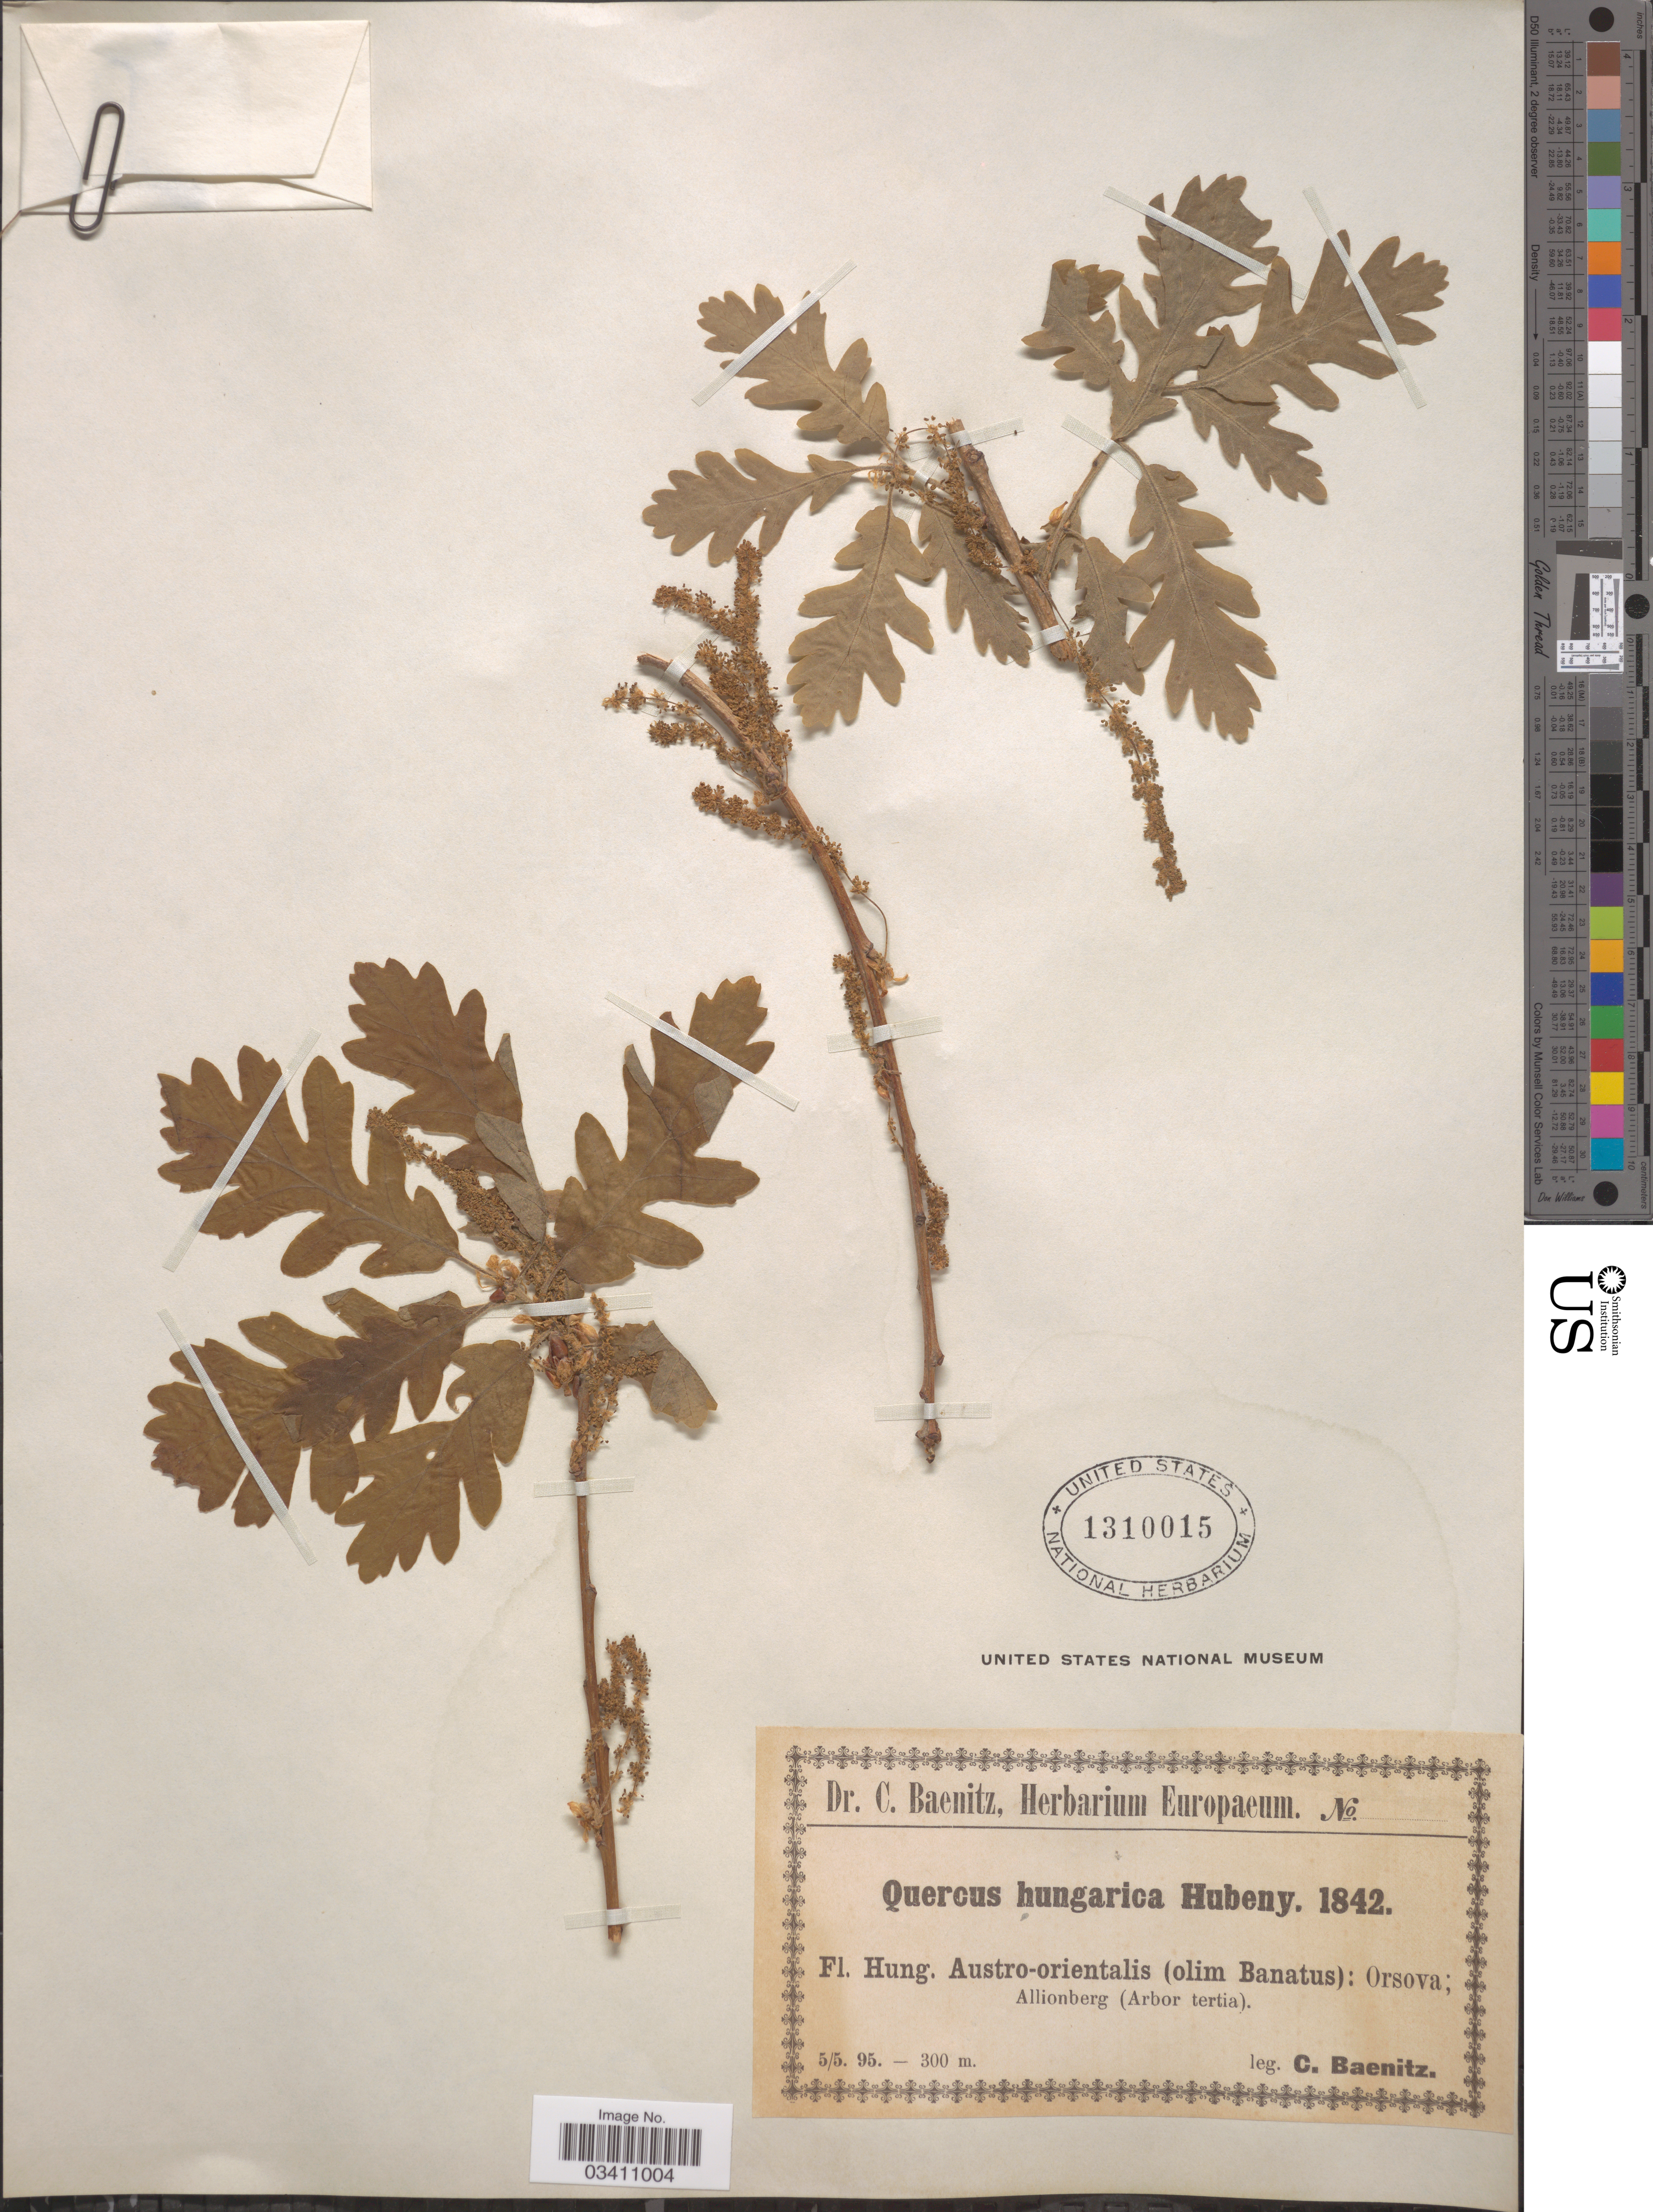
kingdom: Plantae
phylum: Tracheophyta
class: Magnoliopsida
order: Fagales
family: Fagaceae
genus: Quercus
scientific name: Quercus hungarica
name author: Hubeny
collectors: C. G. Baenitz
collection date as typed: Transcribed d/m/y: 5/5/95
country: Romania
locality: Hung. Austro-orientalis (olim Banatus): Orsova; Allionberg (Arbor tertia).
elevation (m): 300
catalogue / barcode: US 1310015